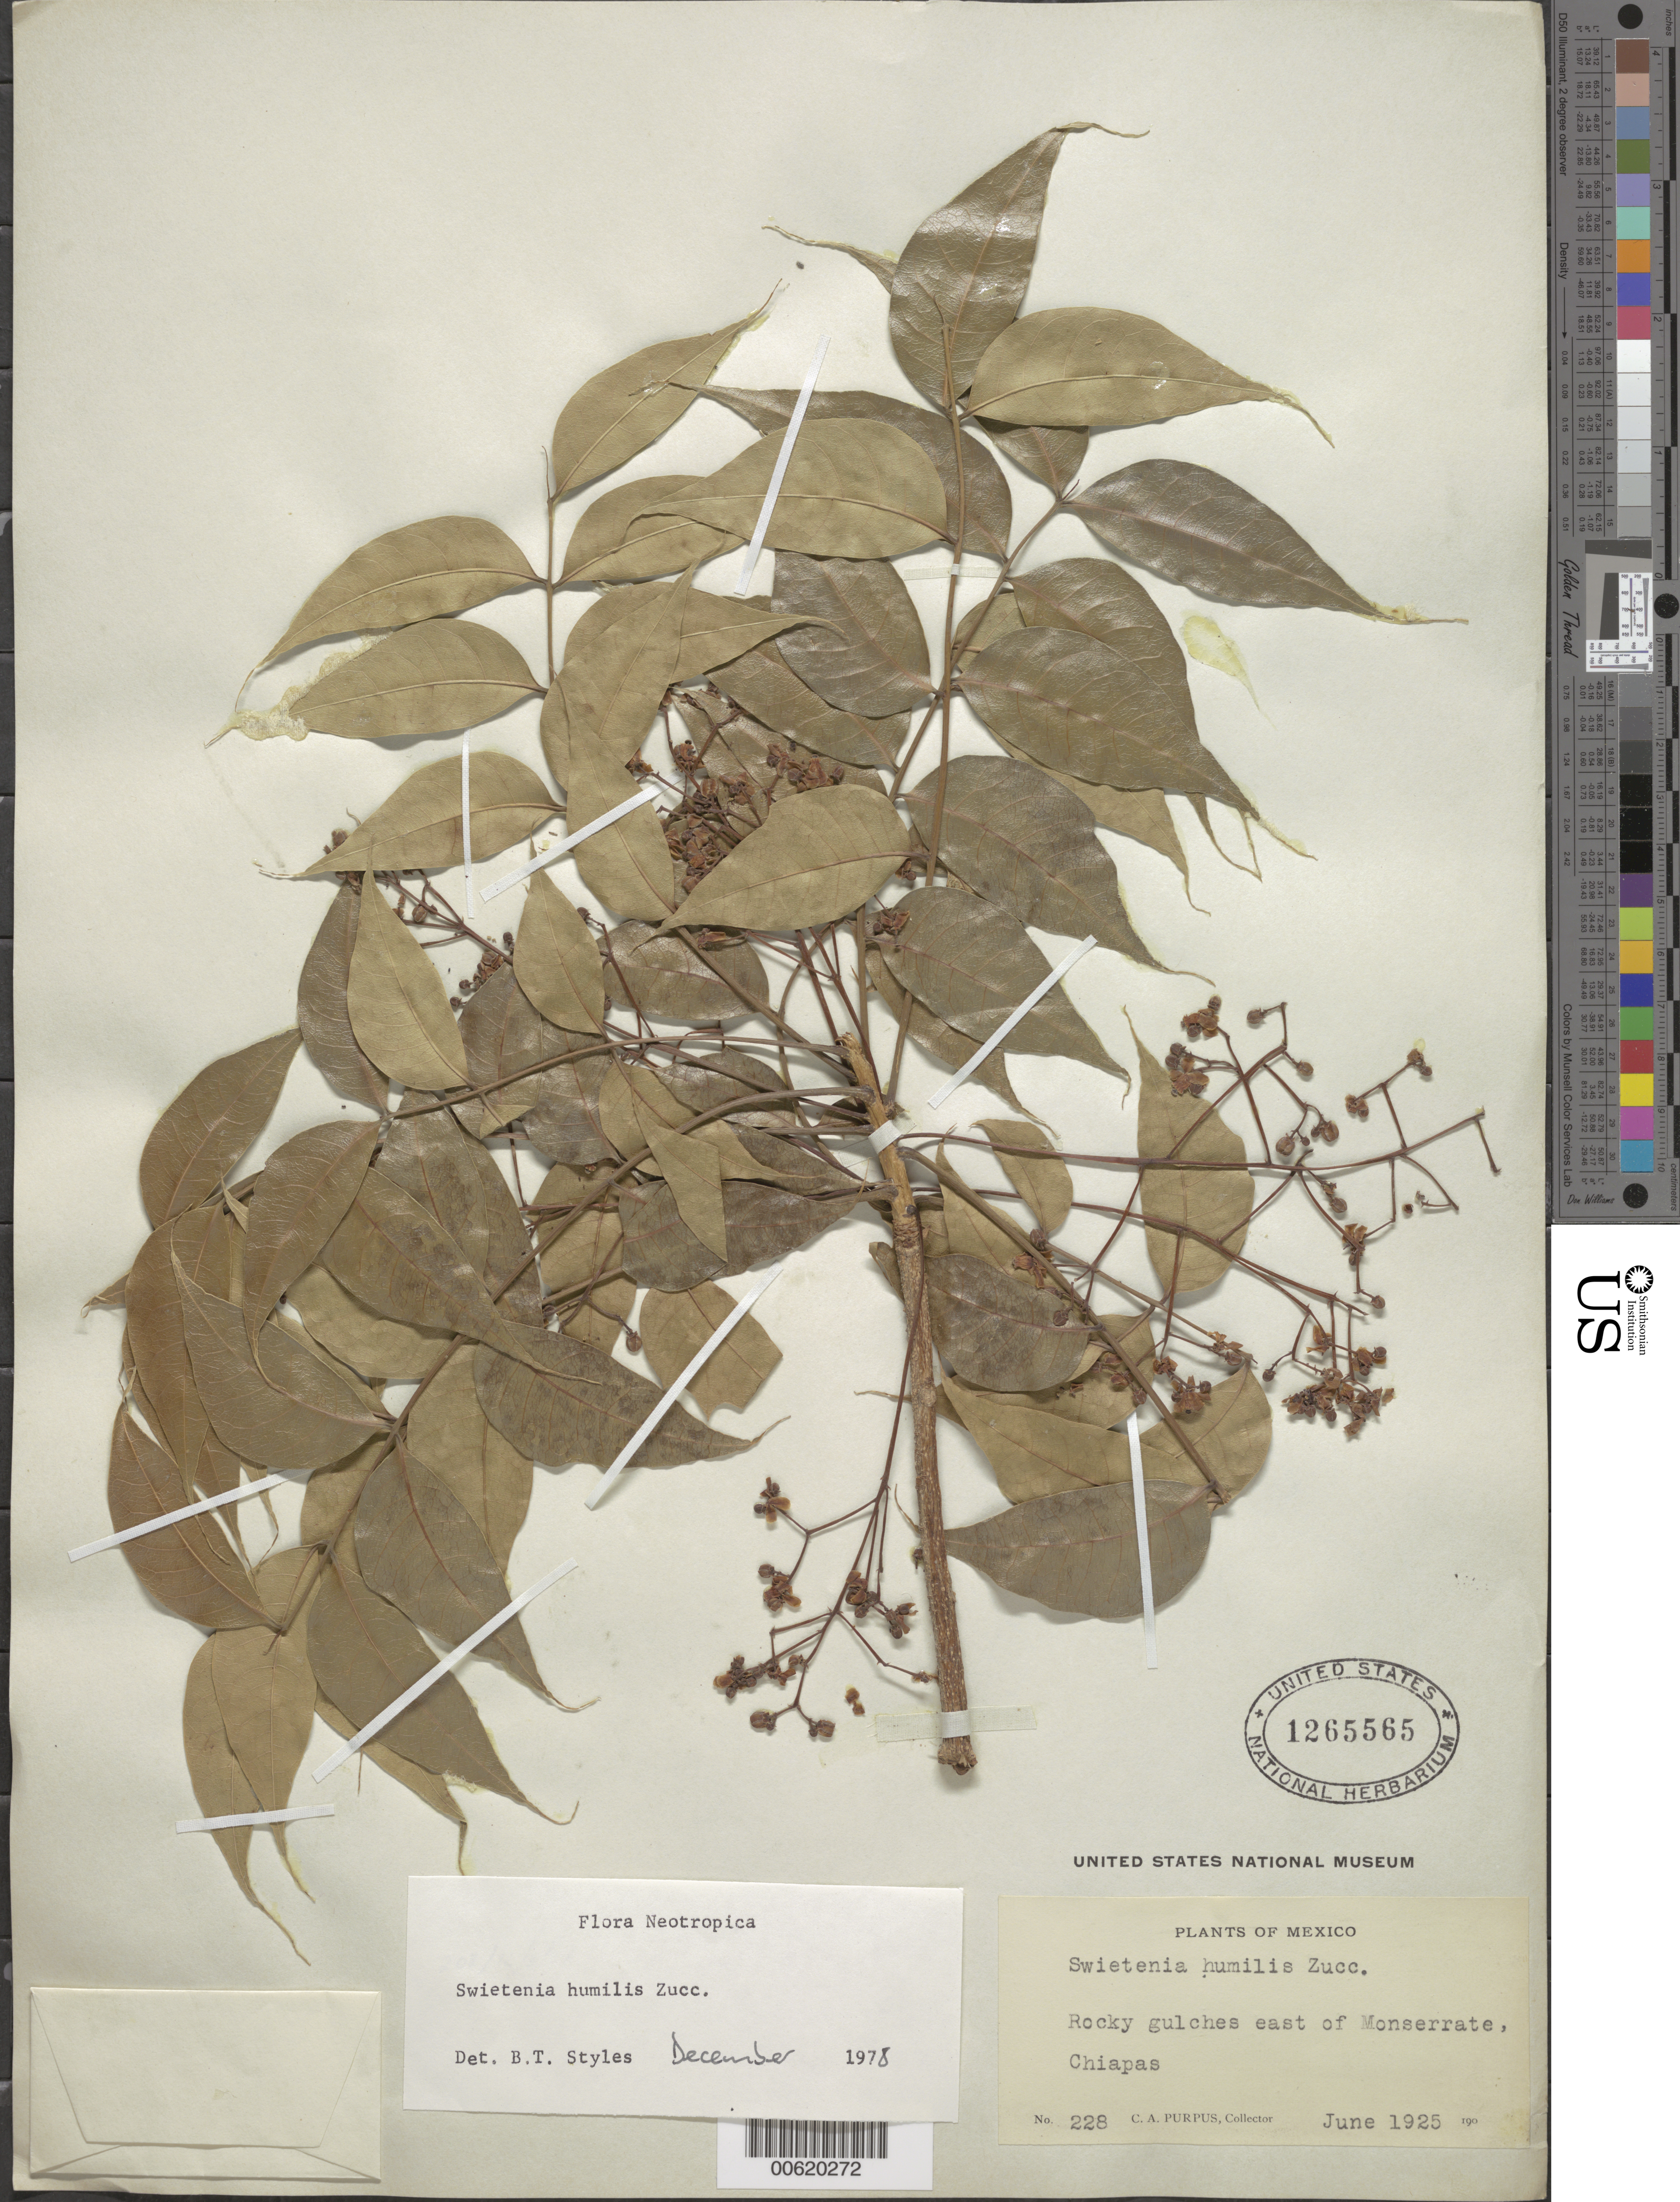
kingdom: Plantae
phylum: Tracheophyta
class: Magnoliopsida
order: Sapindales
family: Meliaceae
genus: Swietenia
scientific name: Swietenia humilis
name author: Zucc.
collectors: C. A. Purpus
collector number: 228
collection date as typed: Jun 1925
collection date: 1925-06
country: Mexico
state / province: Chiapas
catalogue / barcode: US 1265565